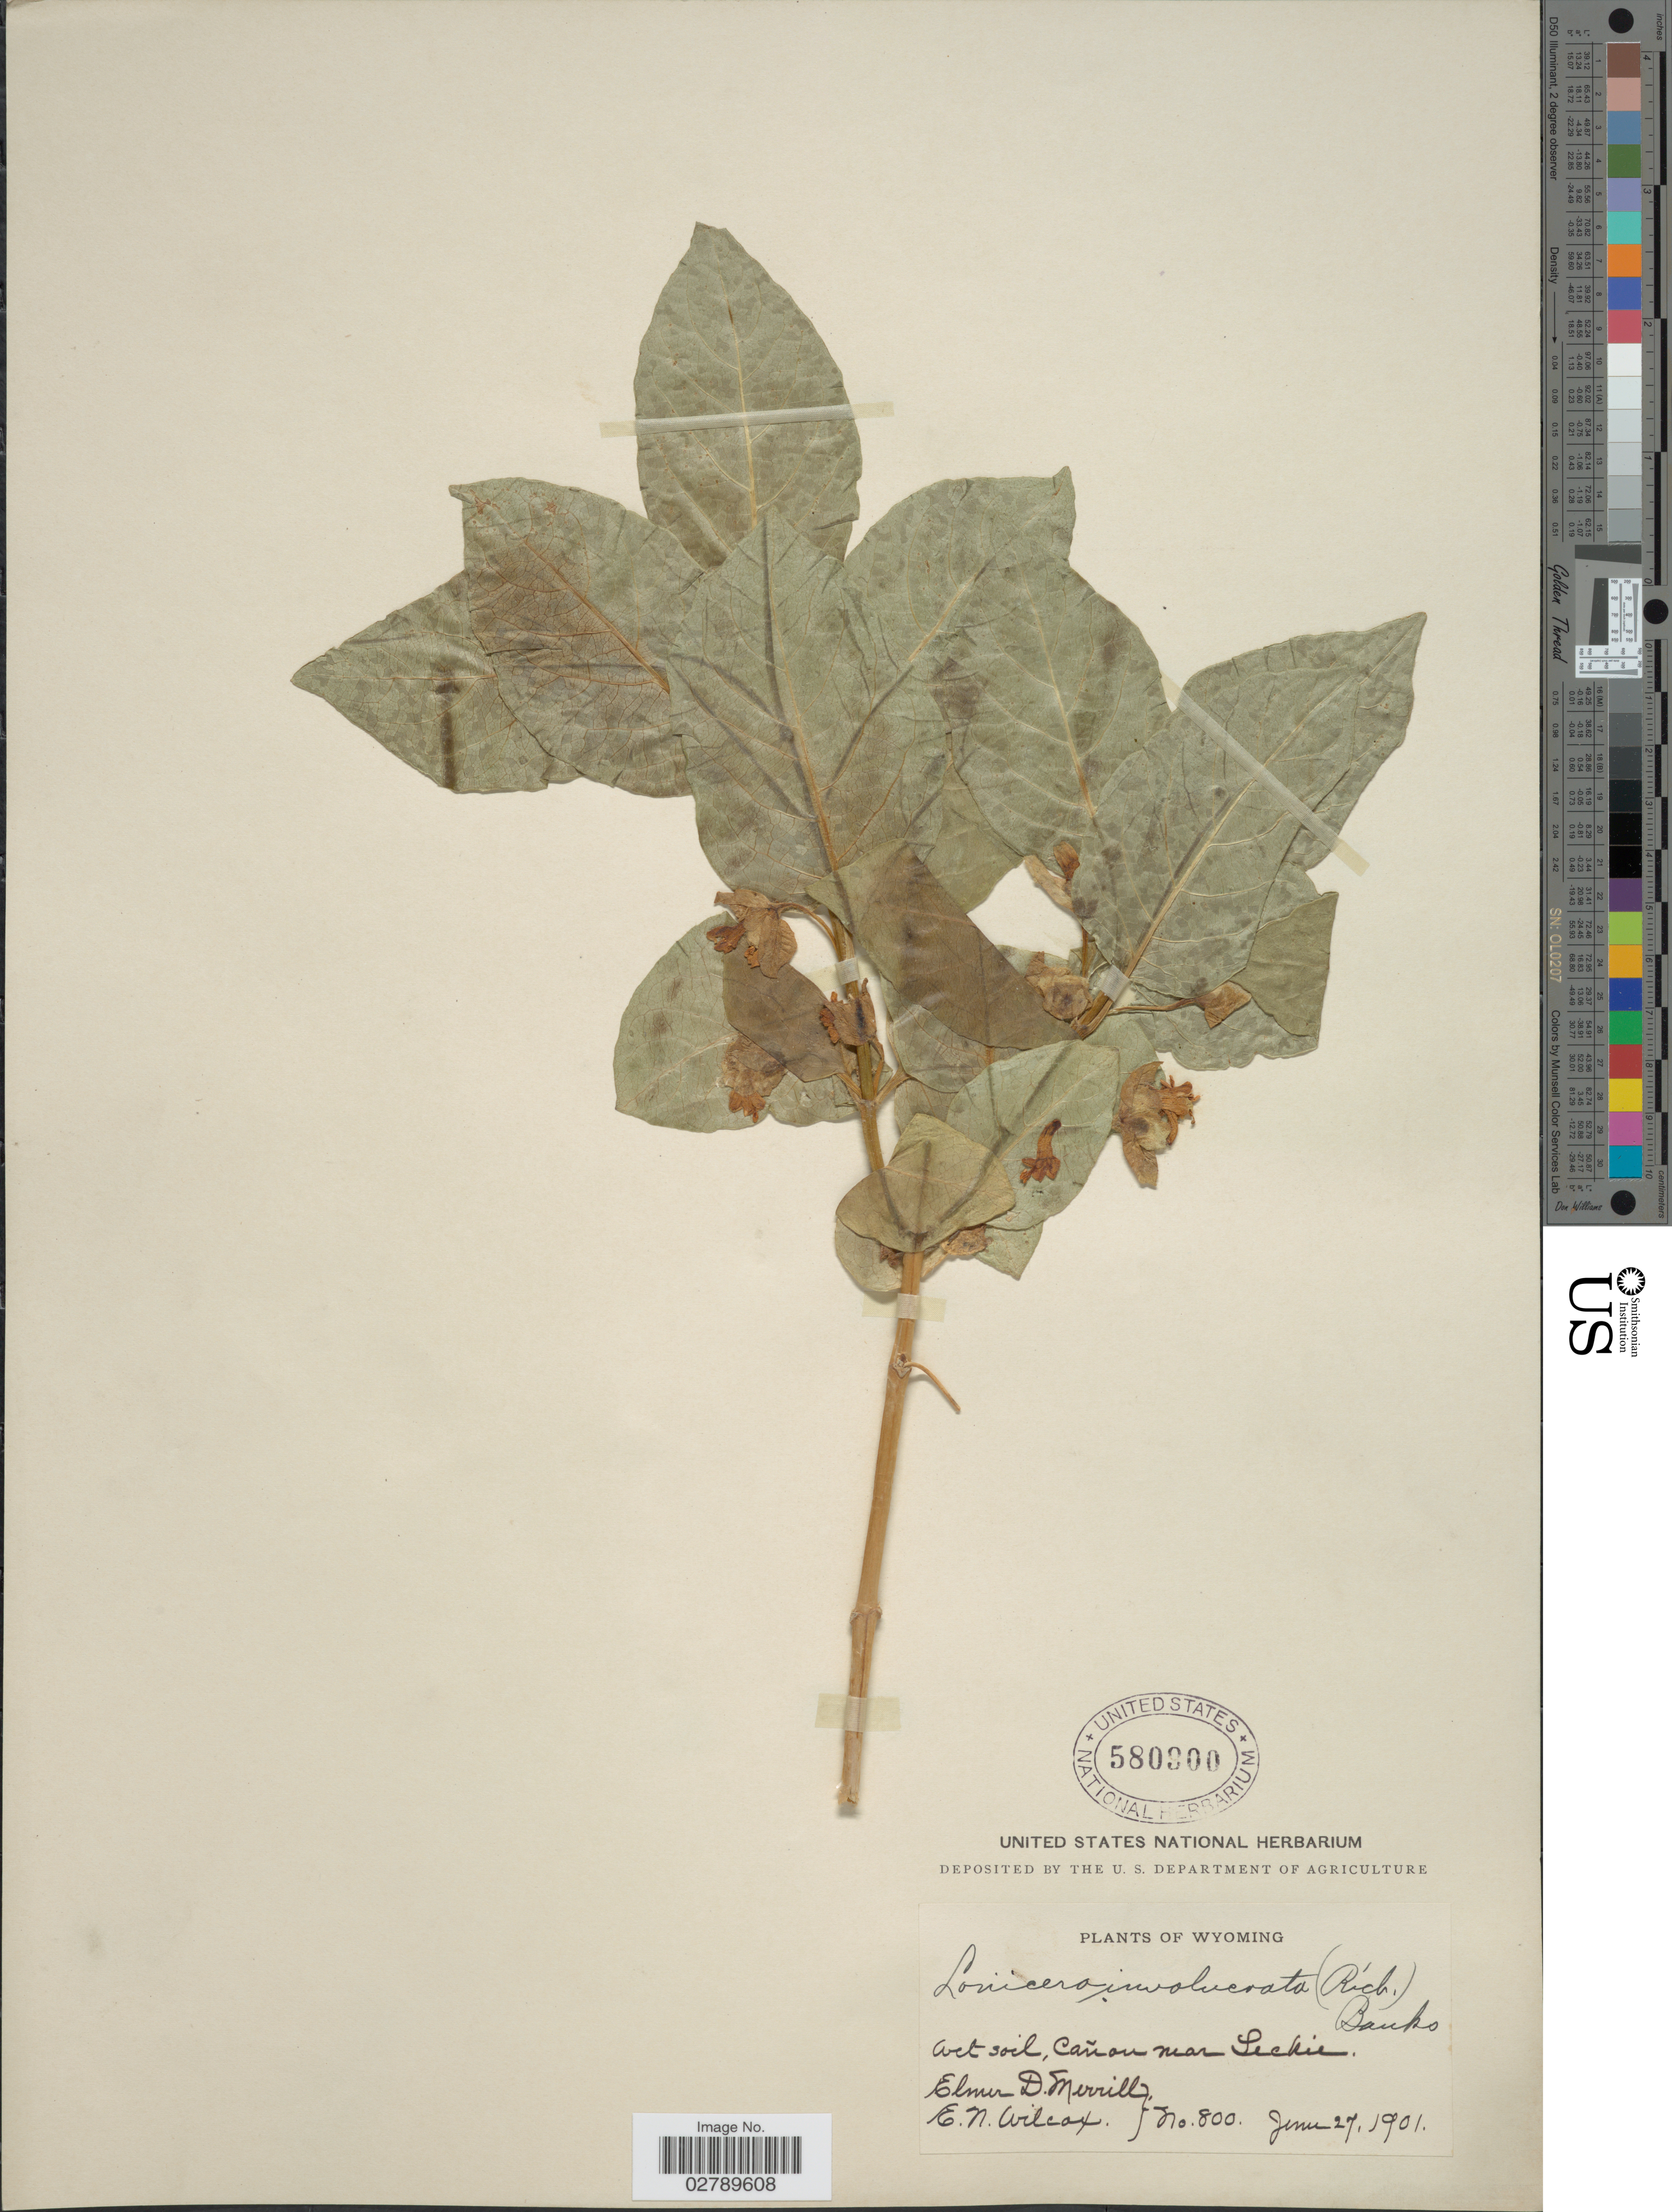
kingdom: Plantae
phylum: Tracheophyta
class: Magnoliopsida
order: Dipsacales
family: Caprifoliaceae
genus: Lonicera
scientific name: Lonicera involucrata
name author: (Richardson) Banks ex Spreng.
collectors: E. D. Merrill & E. Wilcox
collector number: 800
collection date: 1901-06-27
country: United States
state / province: Wyoming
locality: Cañon near Leckie.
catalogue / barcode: US 580900